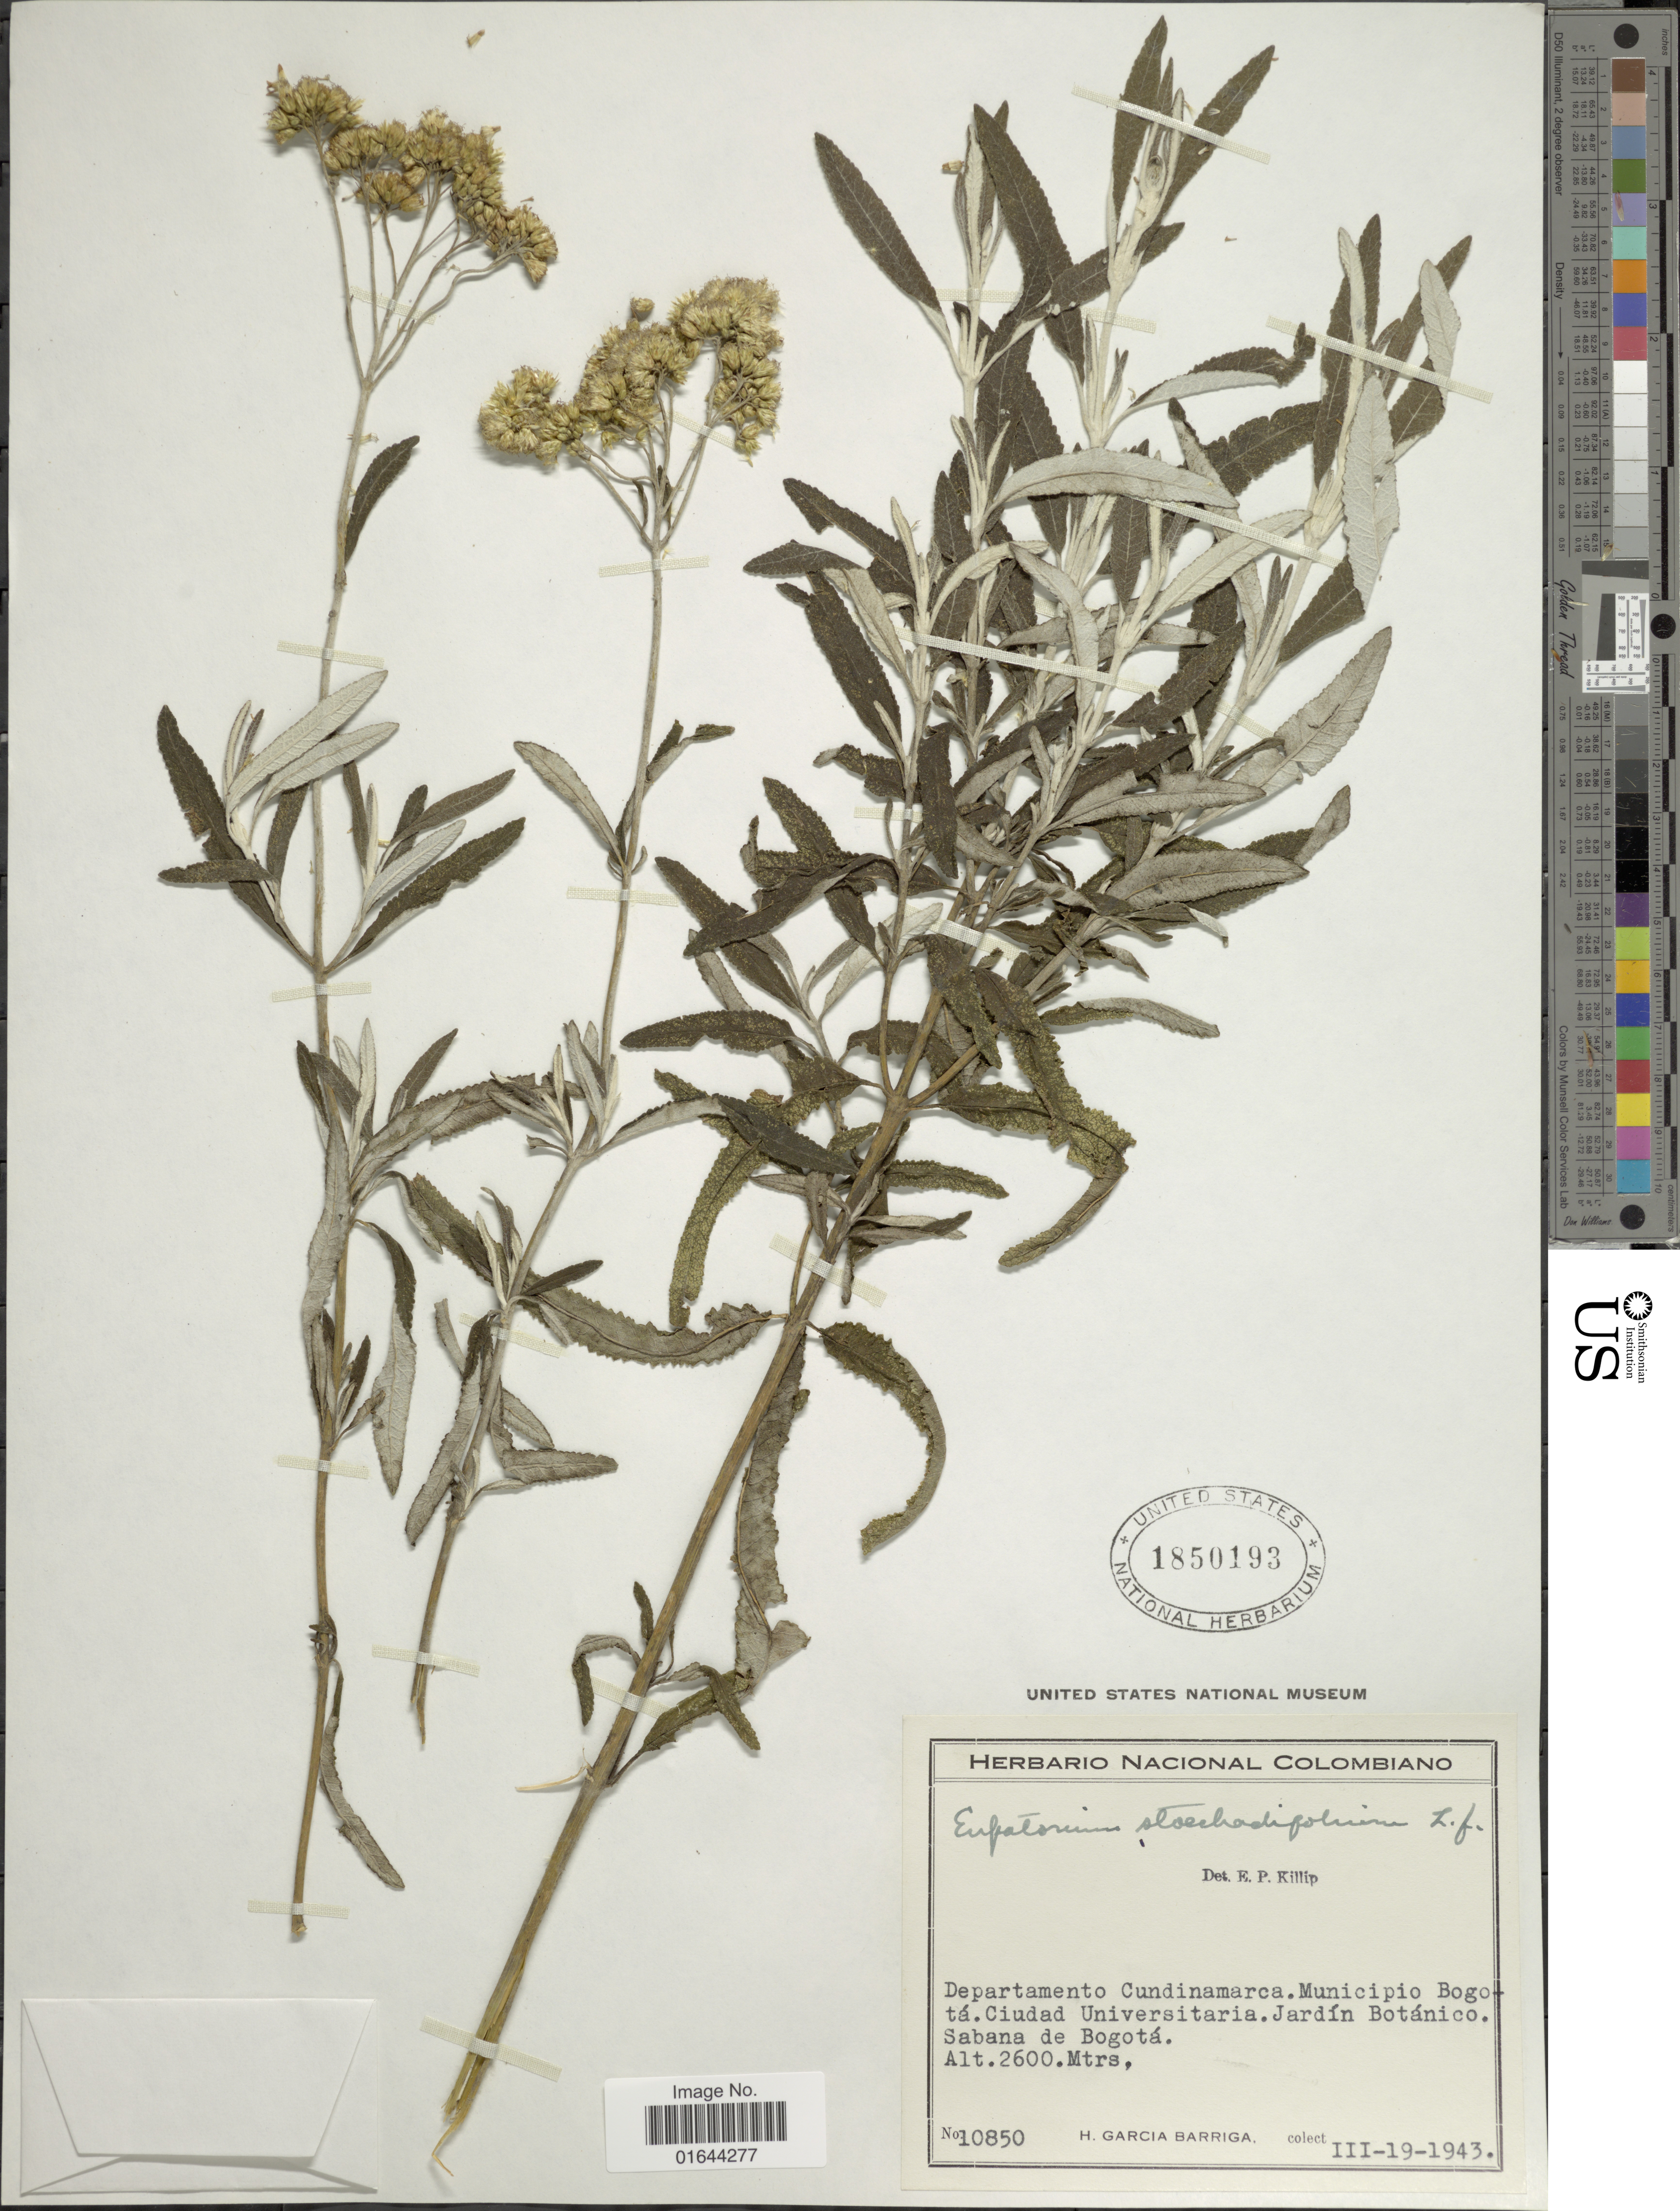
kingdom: Plantae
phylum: Tracheophyta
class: Magnoliopsida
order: Asterales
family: Asteraceae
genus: Lourteigia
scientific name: Lourteigia stoechadifolia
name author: (L. f.) R.M. King & H. Rob.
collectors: H. García Barriga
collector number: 10850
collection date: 1943-03-19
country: Colombia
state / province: Cundinamarca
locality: Departamento Cundinamarca, Municipio Bogota, Ciudad Universitaria, Jardin Botanico. Sabana de Bogota.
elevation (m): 2600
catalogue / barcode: US 1850193